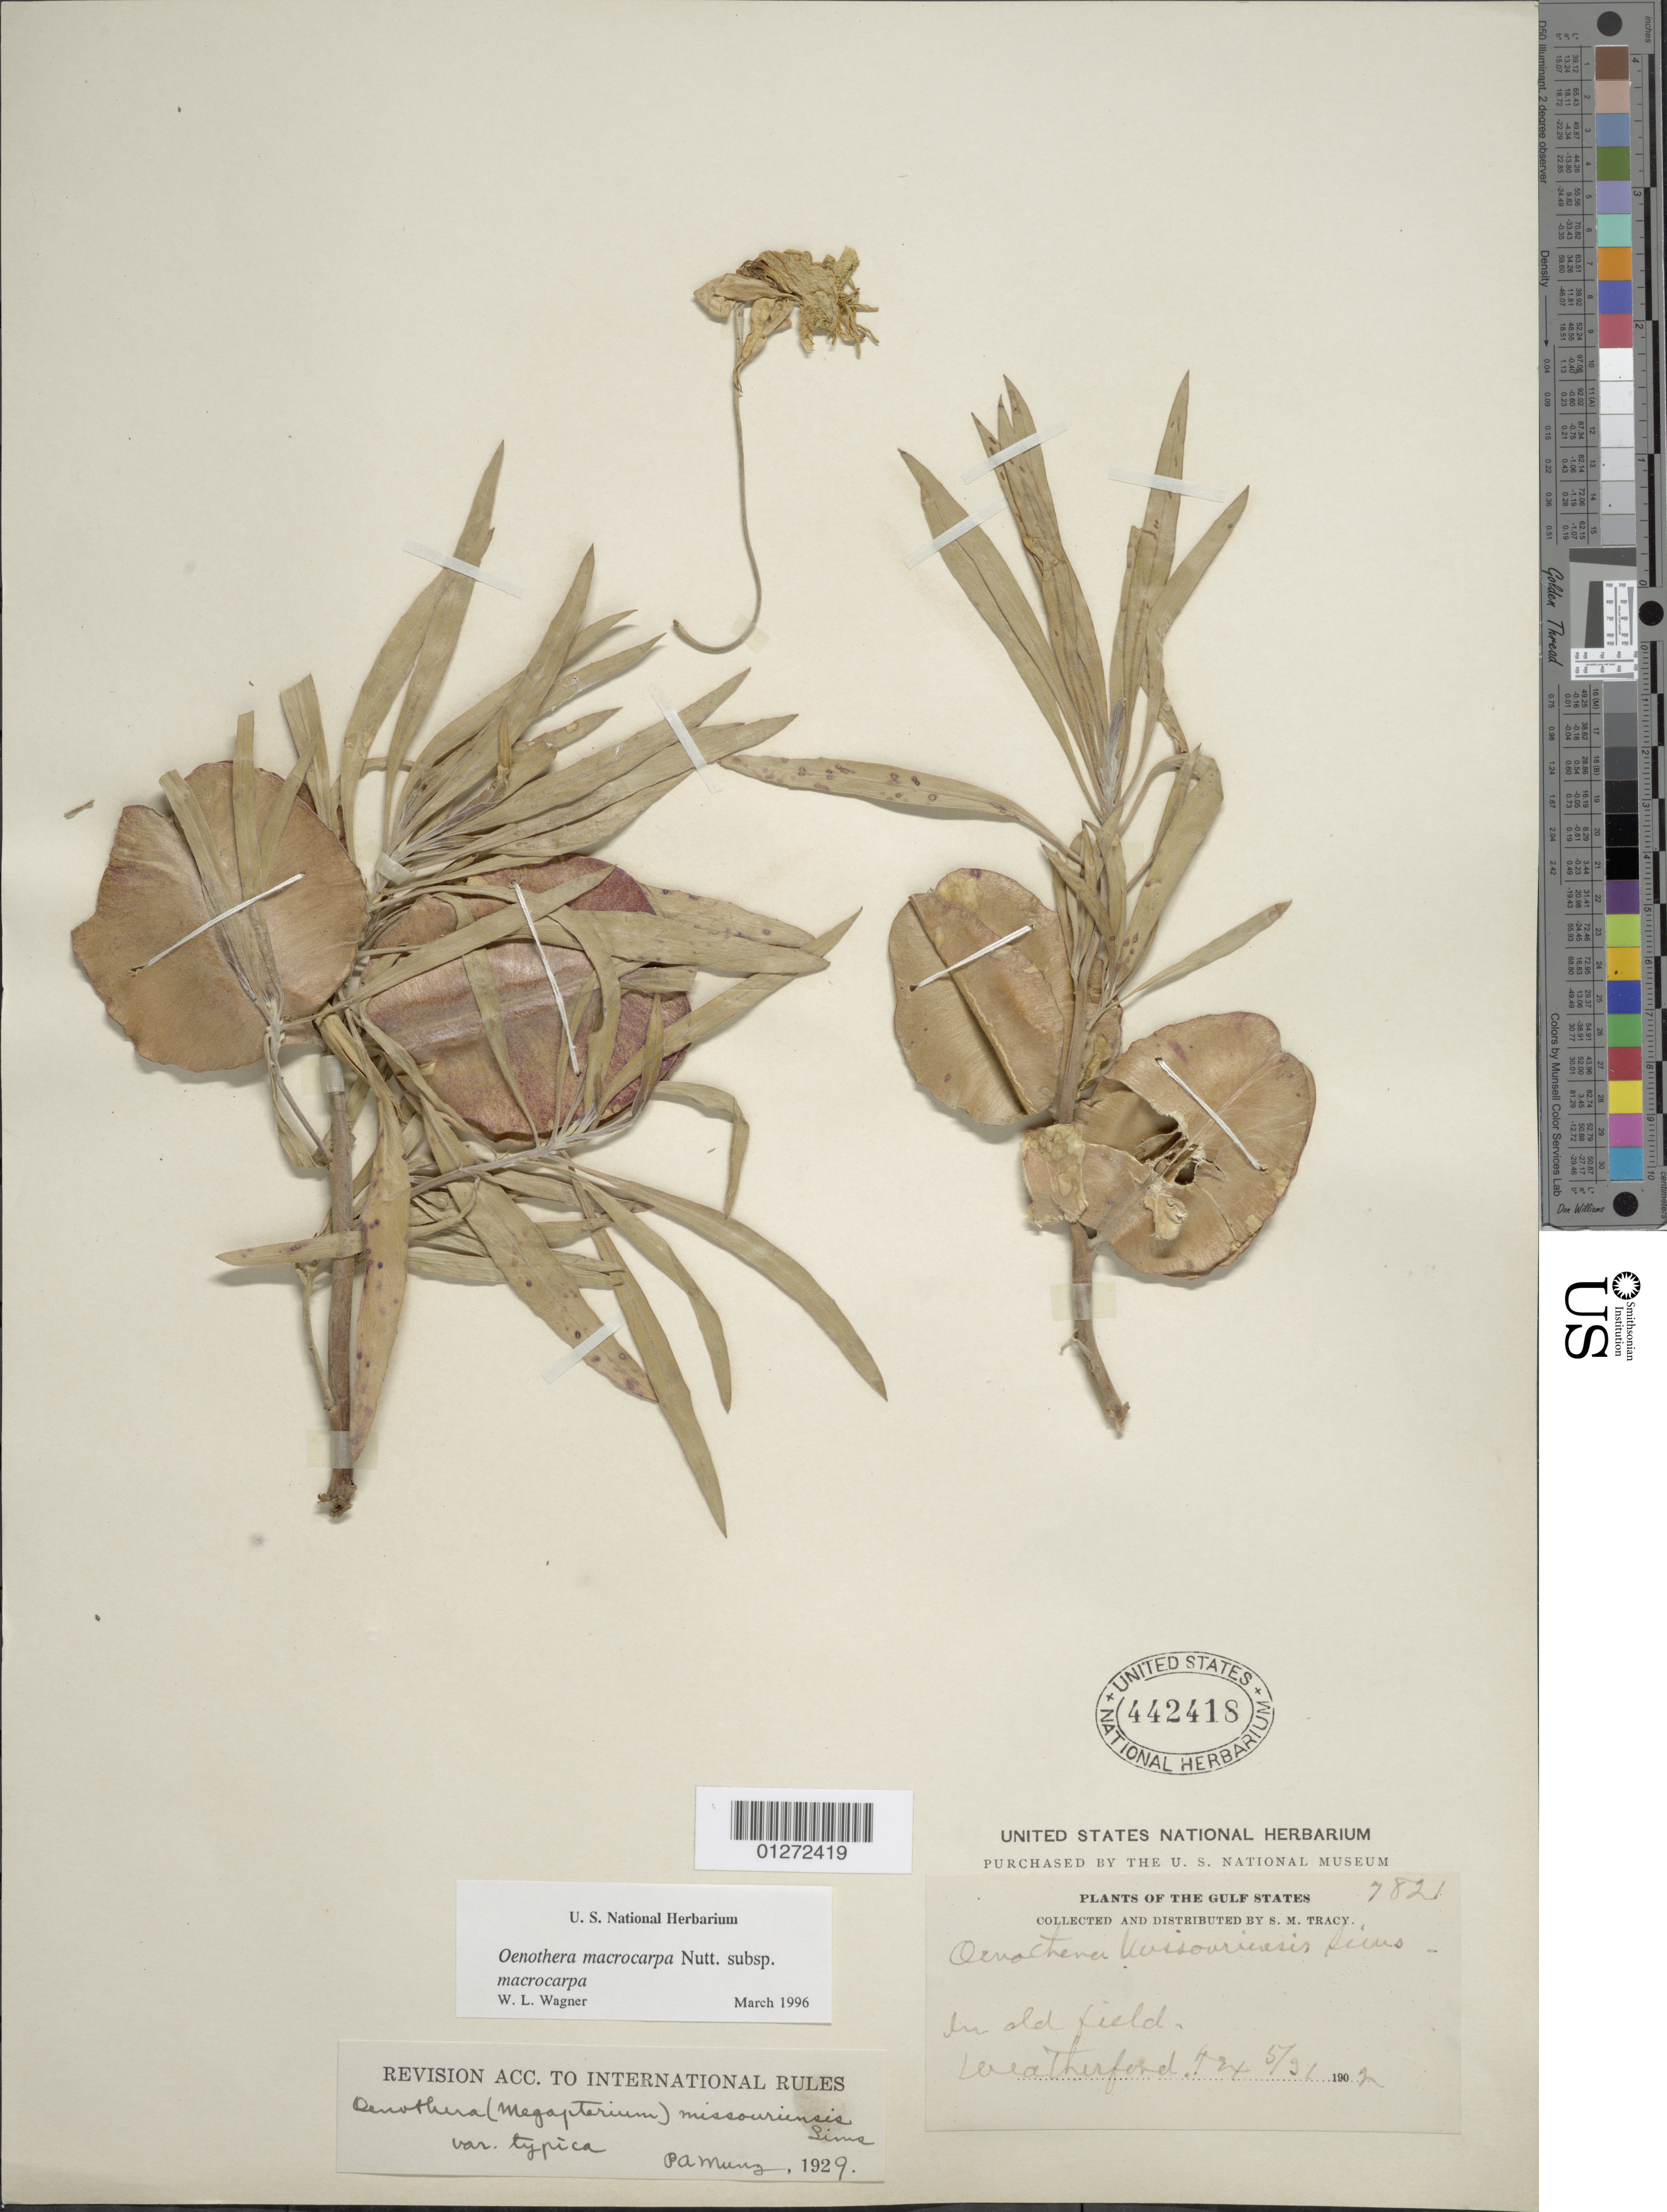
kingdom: Plantae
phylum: Tracheophyta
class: Magnoliopsida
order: Myrtales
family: Onagraceae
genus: Oenothera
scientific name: Oenothera macrocarpa subsp. macrocarpa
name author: Nutt.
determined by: Wagner, W. L., (BOT), Smithsonian Institution - National Museum of Natural History (UNITED STATES)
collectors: S. M. Tracy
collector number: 7821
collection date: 1902-05-09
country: United States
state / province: Texas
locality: Weatherford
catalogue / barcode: US 442418